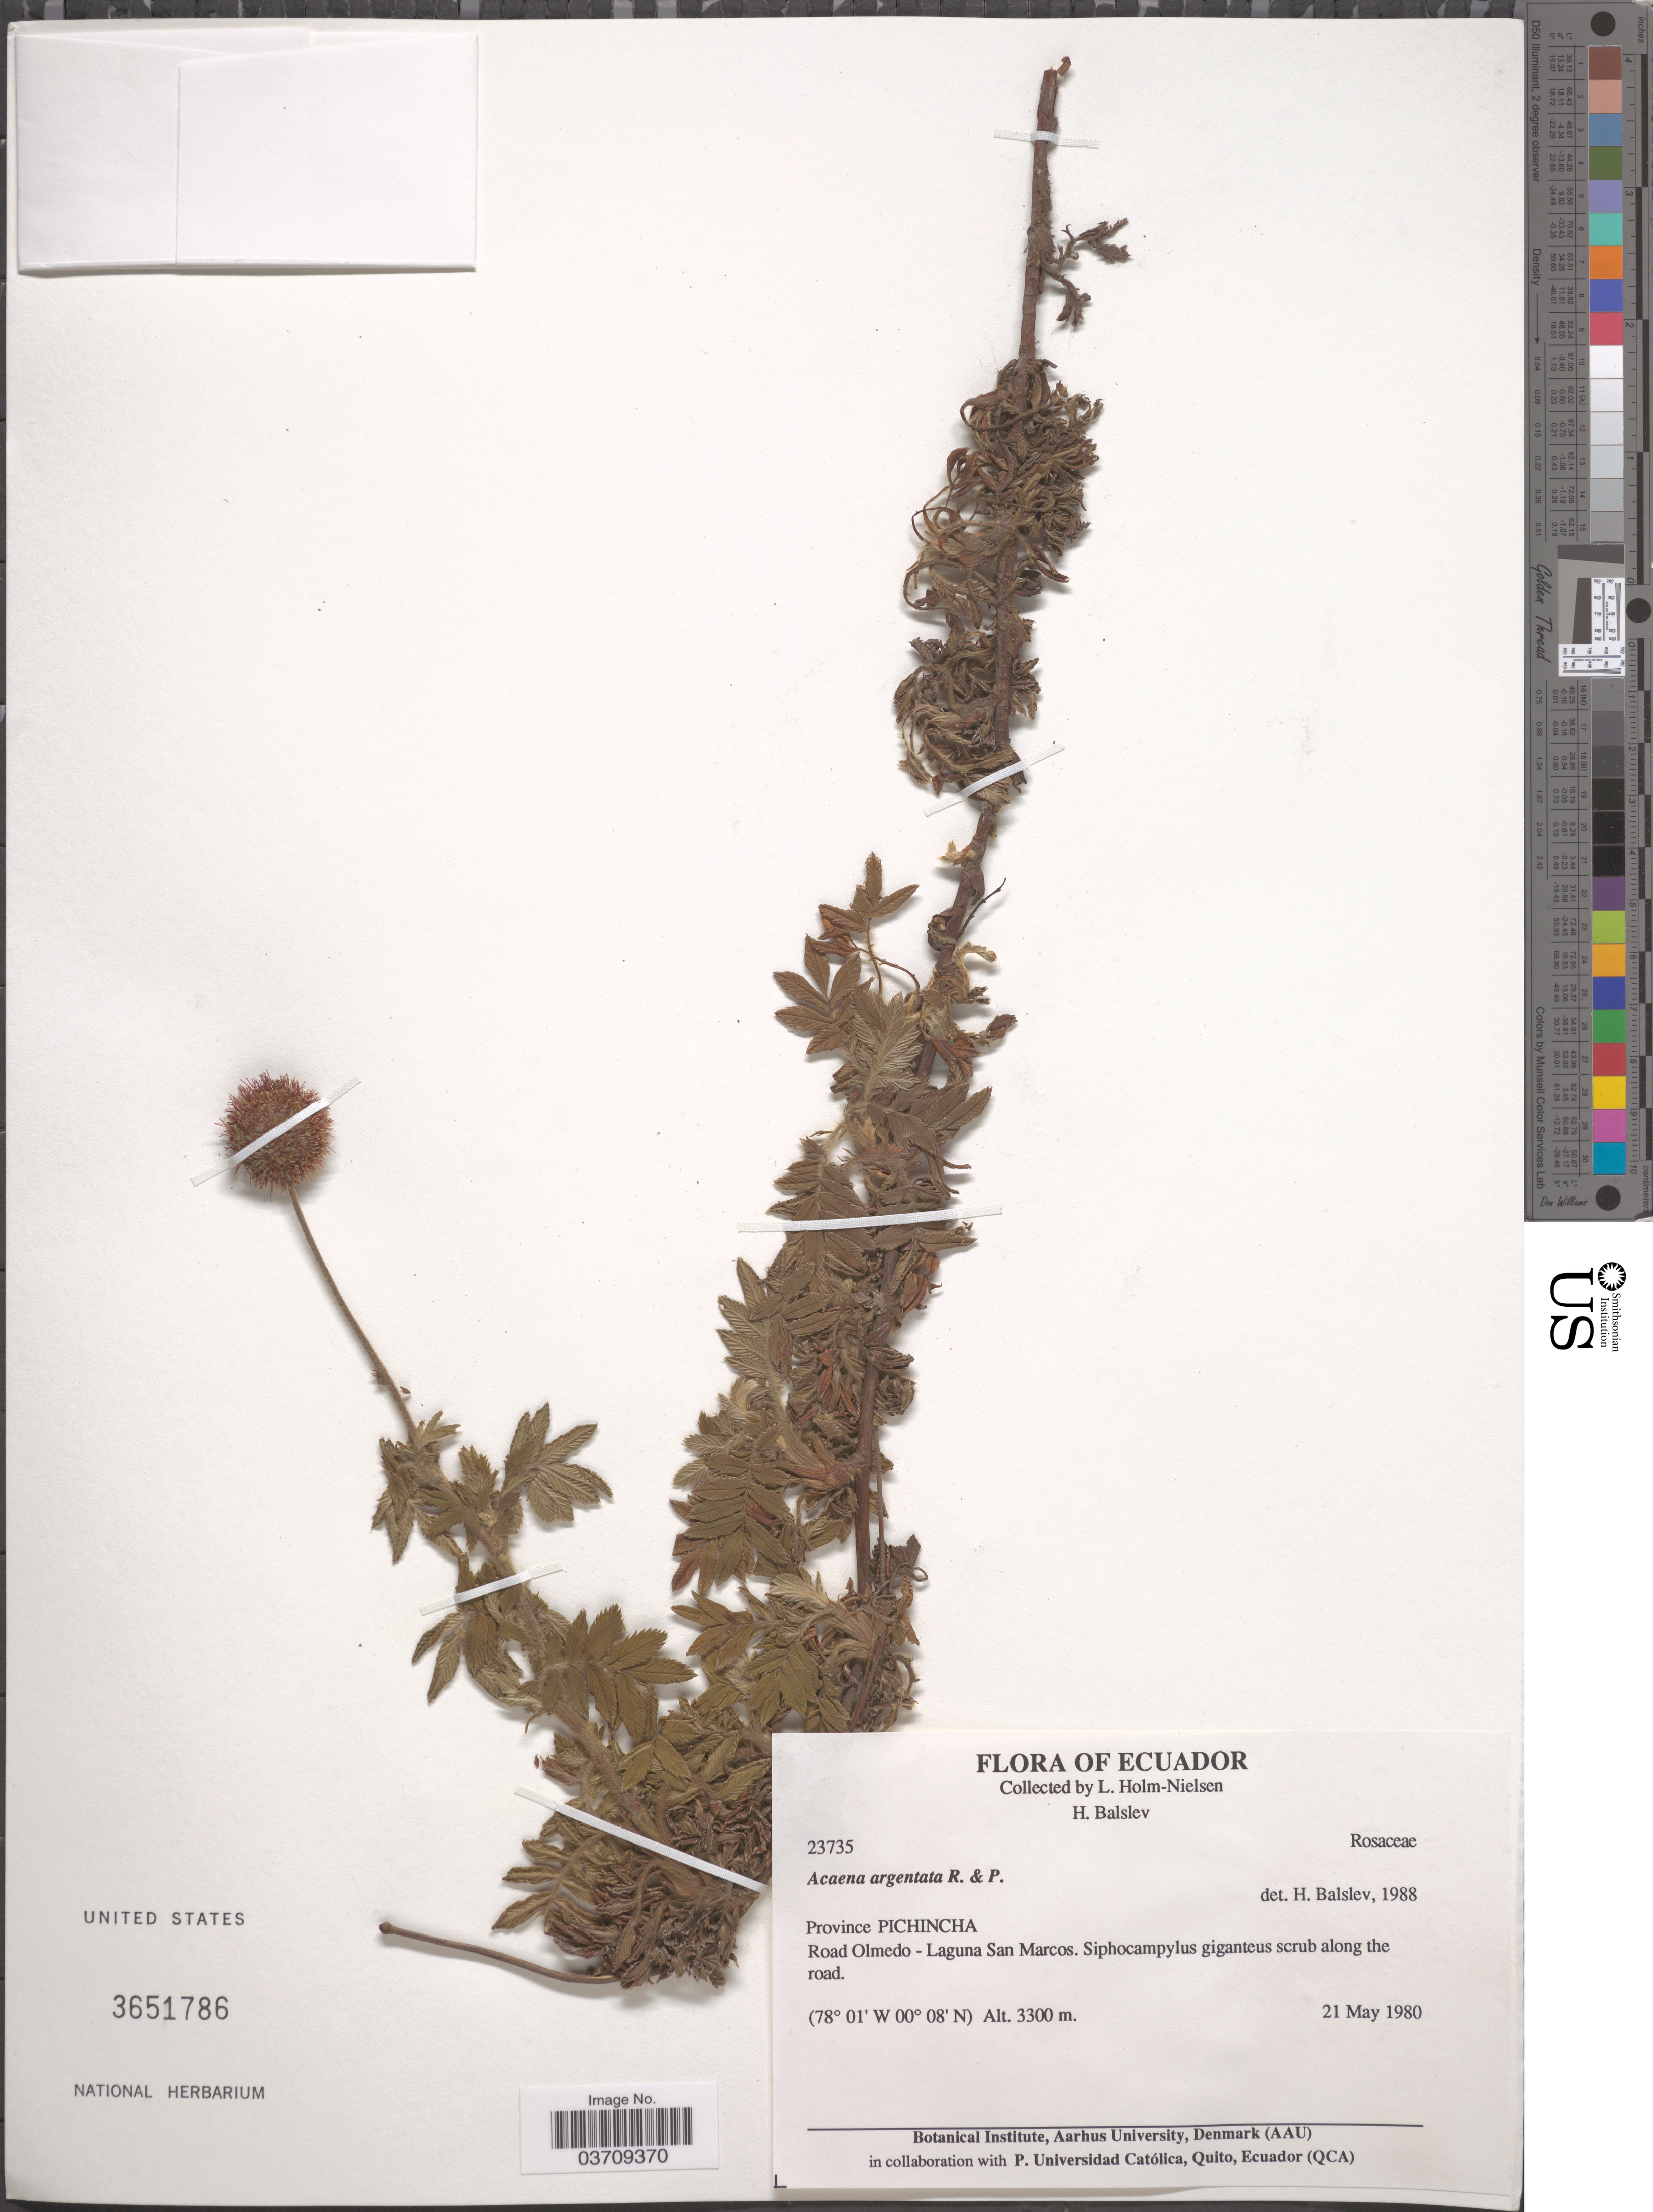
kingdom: Plantae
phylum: Tracheophyta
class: Magnoliopsida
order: Rosales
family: Rosaceae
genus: Acaena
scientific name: Acaena cylindristachya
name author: Ruiz & Pav.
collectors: L. Holm-Nielsen & H. Balslev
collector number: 23735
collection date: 1980-05-21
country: Ecuador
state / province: Pichincha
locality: Road Olmedo - Laguna San Marcos.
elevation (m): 3300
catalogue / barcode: US 3651786